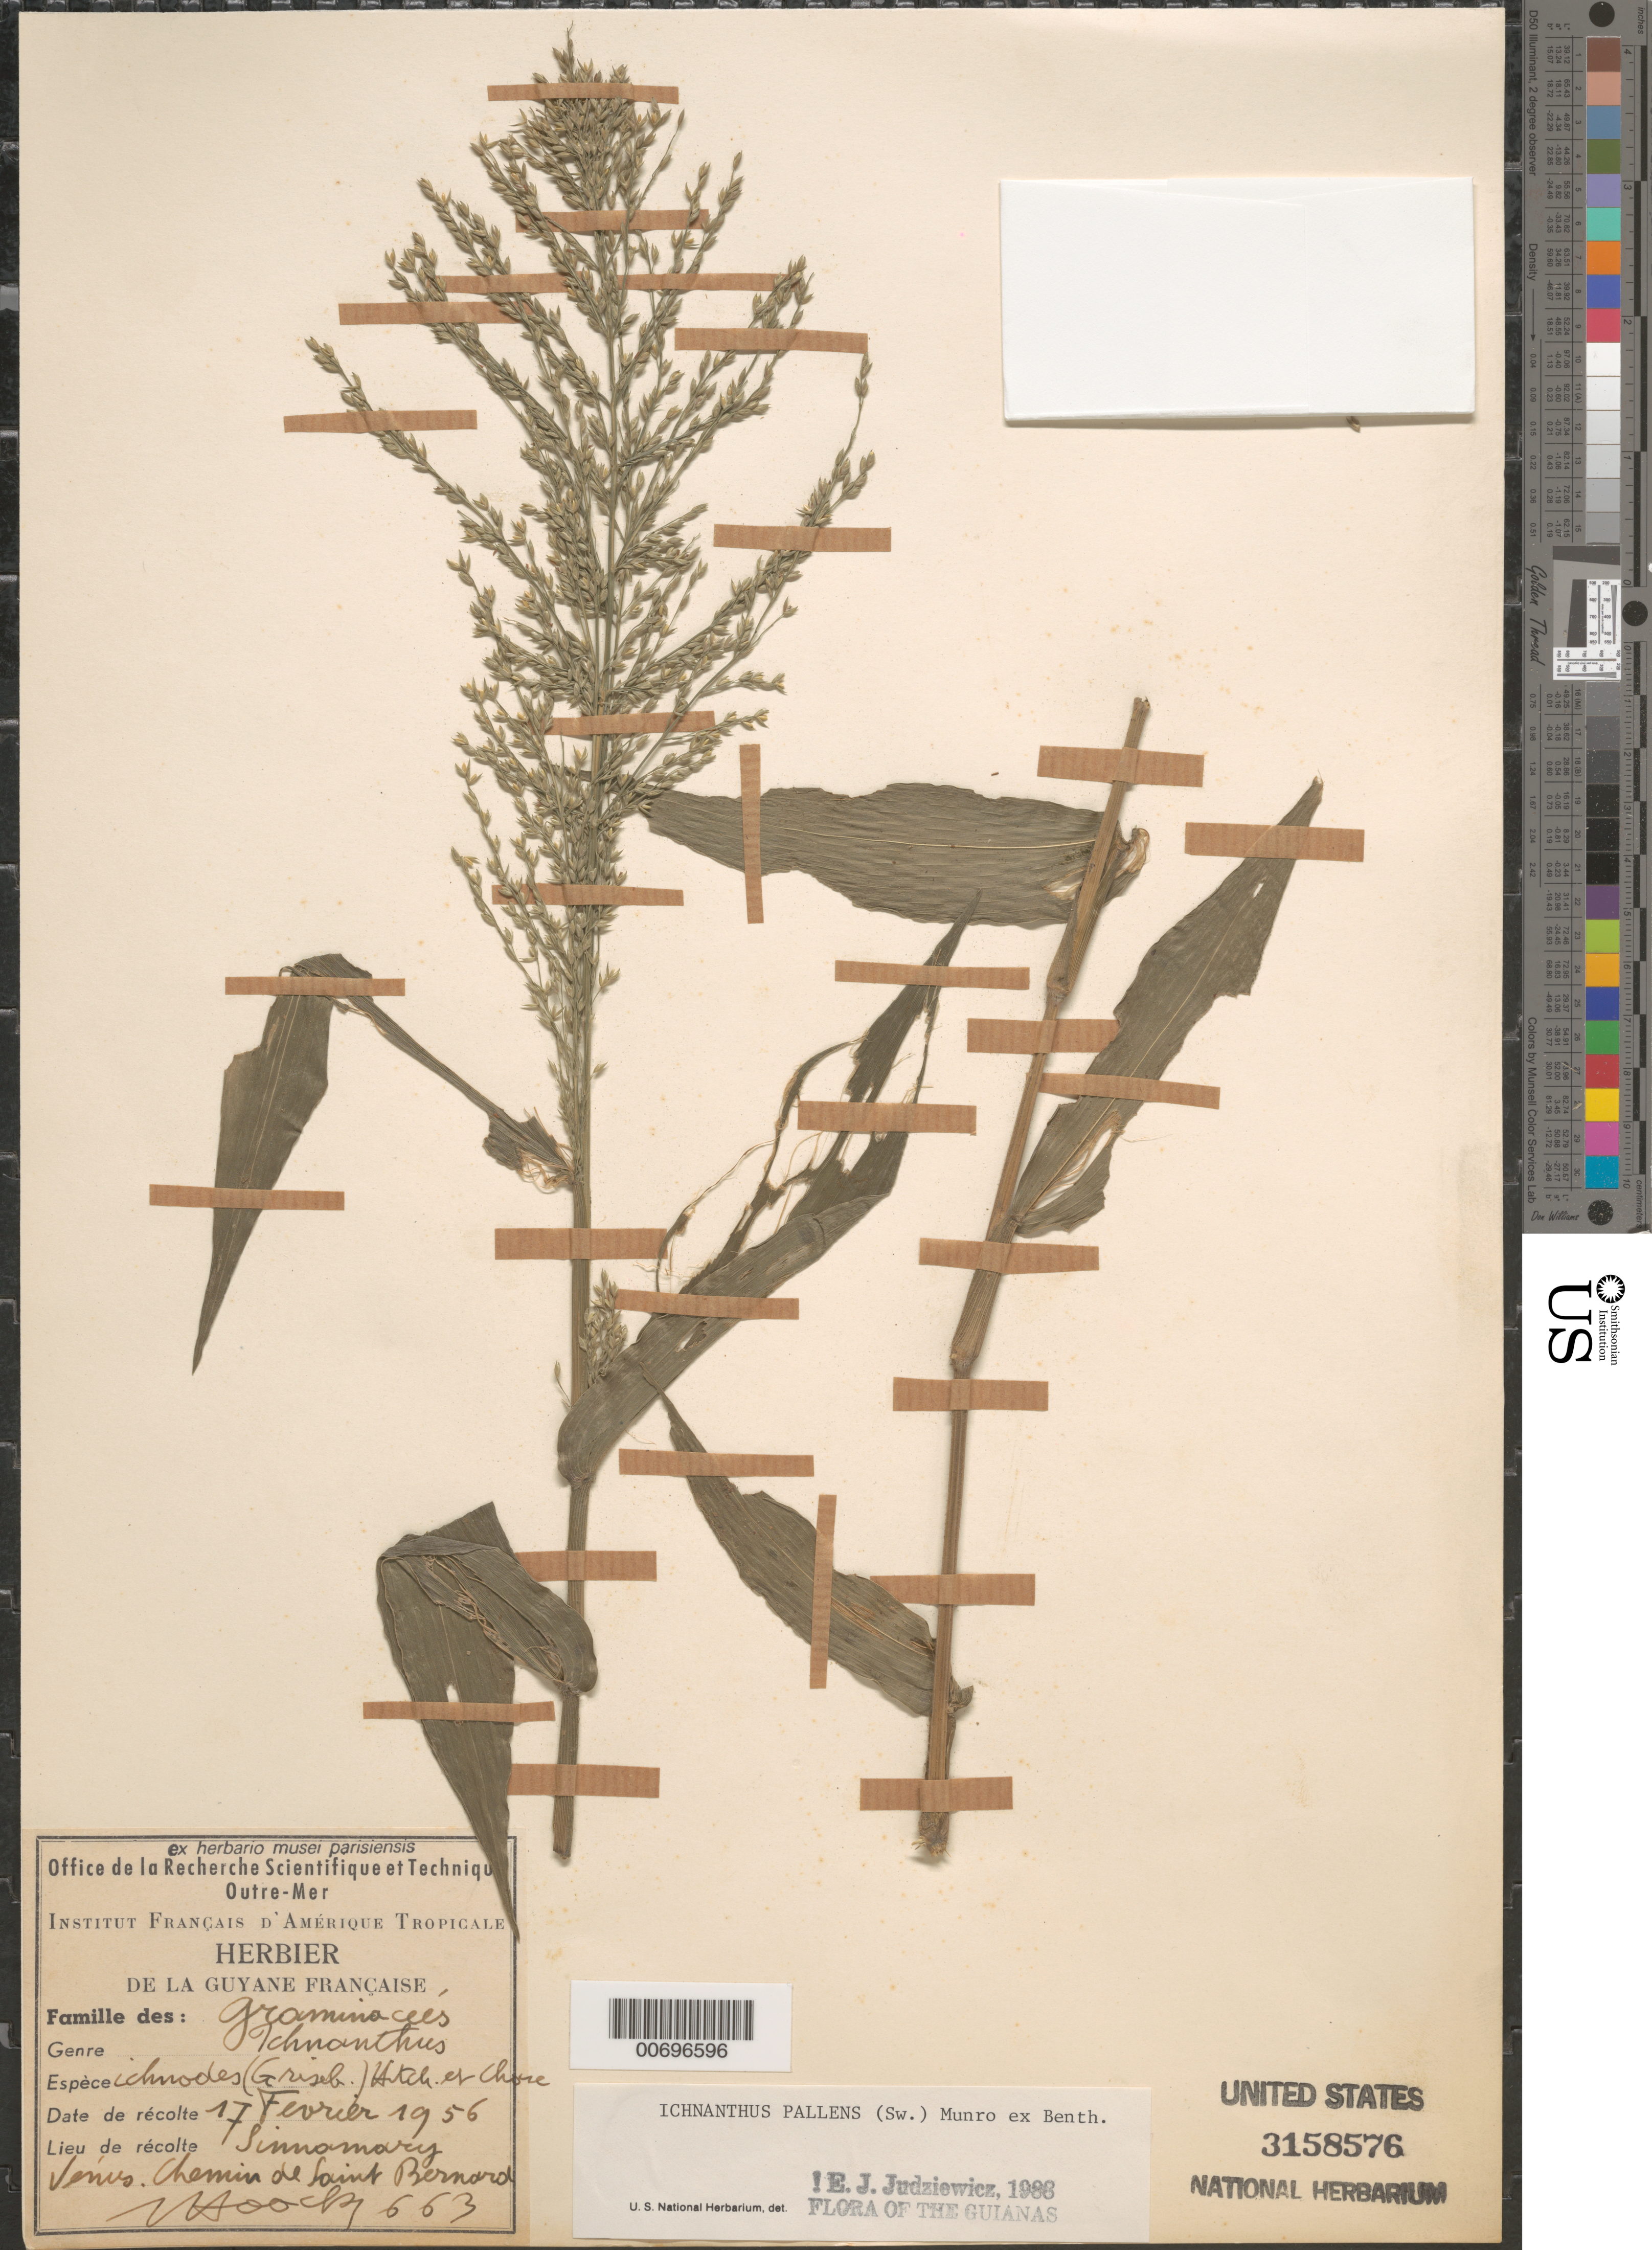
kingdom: Plantae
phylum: Tracheophyta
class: Liliopsida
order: Poales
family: Poaceae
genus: Ichnanthus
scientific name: Ichnanthus pallens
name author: (Sw.) Munro ex Benth.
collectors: J. Hoock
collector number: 663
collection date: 1956-02-17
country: French Guiana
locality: Guyane Francaise. Sinnamary, Venus. Chemin de Saint Bernard.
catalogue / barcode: US 3158576